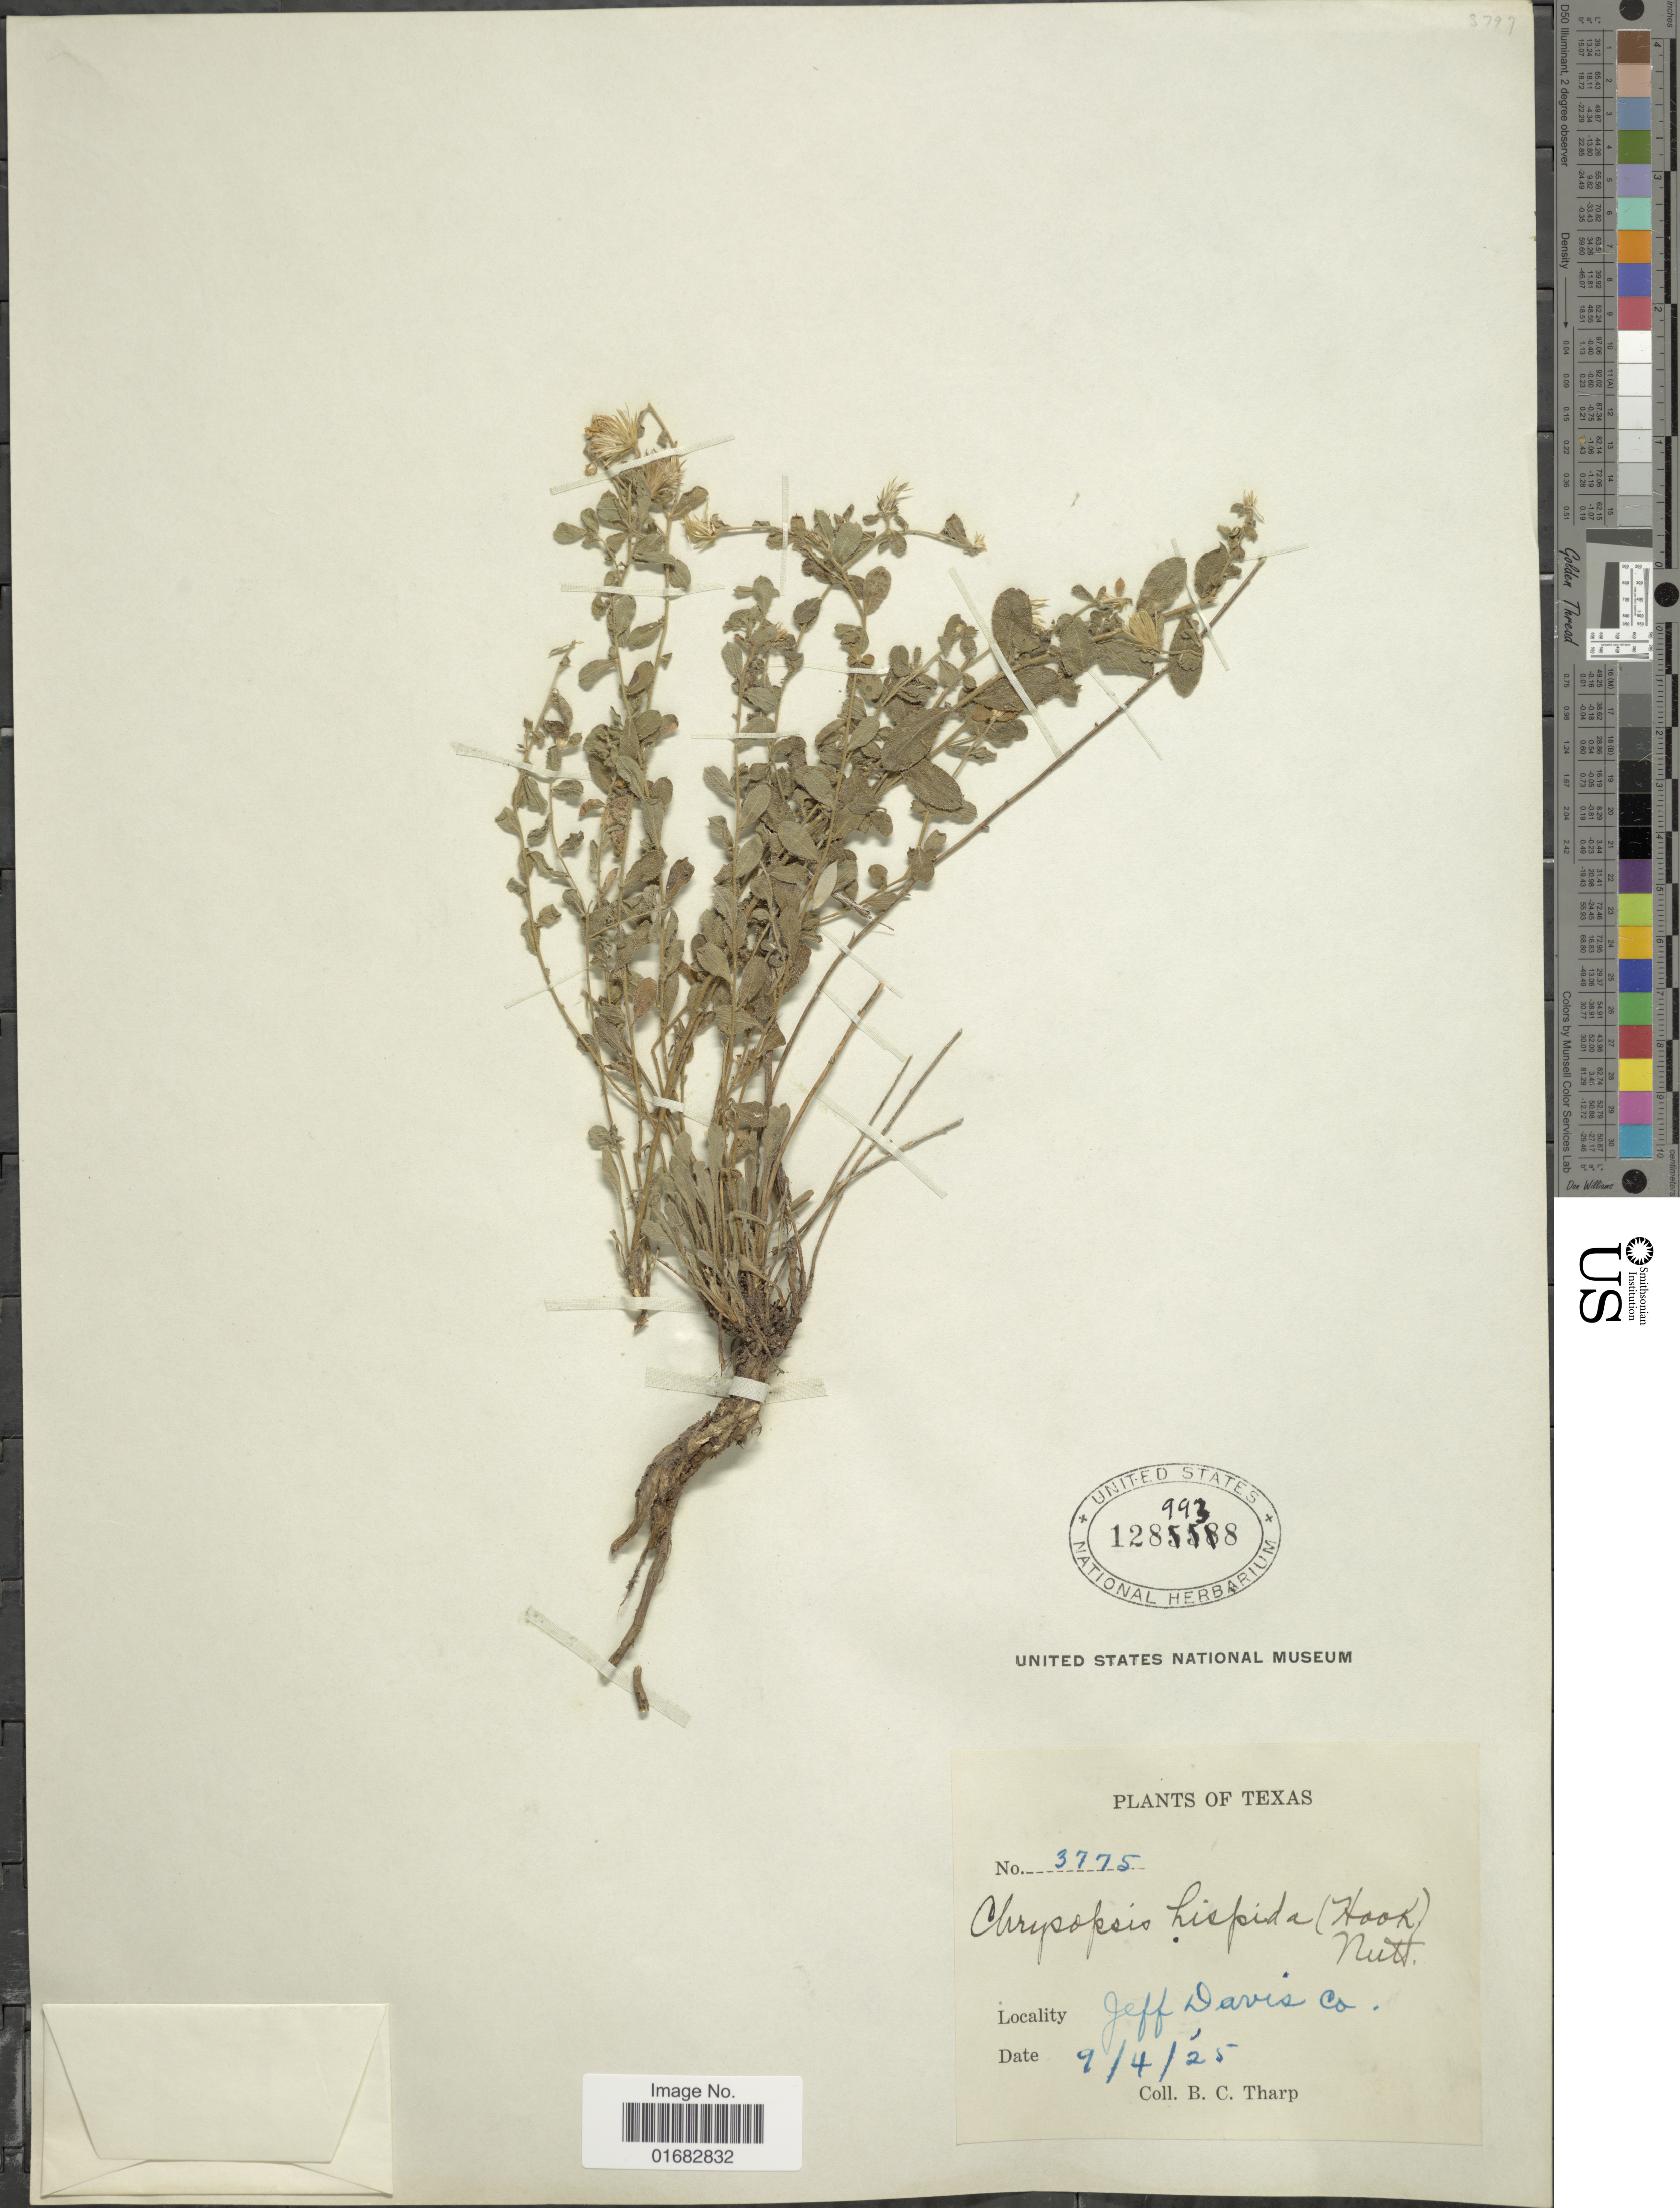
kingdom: Plantae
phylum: Tracheophyta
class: Magnoliopsida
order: Asterales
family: Asteraceae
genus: Heterotheca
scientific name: Heterotheca villosa var. hispida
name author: (Hook.) V.L. Harms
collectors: B. C. Tharp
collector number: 3775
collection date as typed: Transcribed d/m/y: 4/9/25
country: United States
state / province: Texas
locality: Jeff Davis Co.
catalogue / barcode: US 1289938